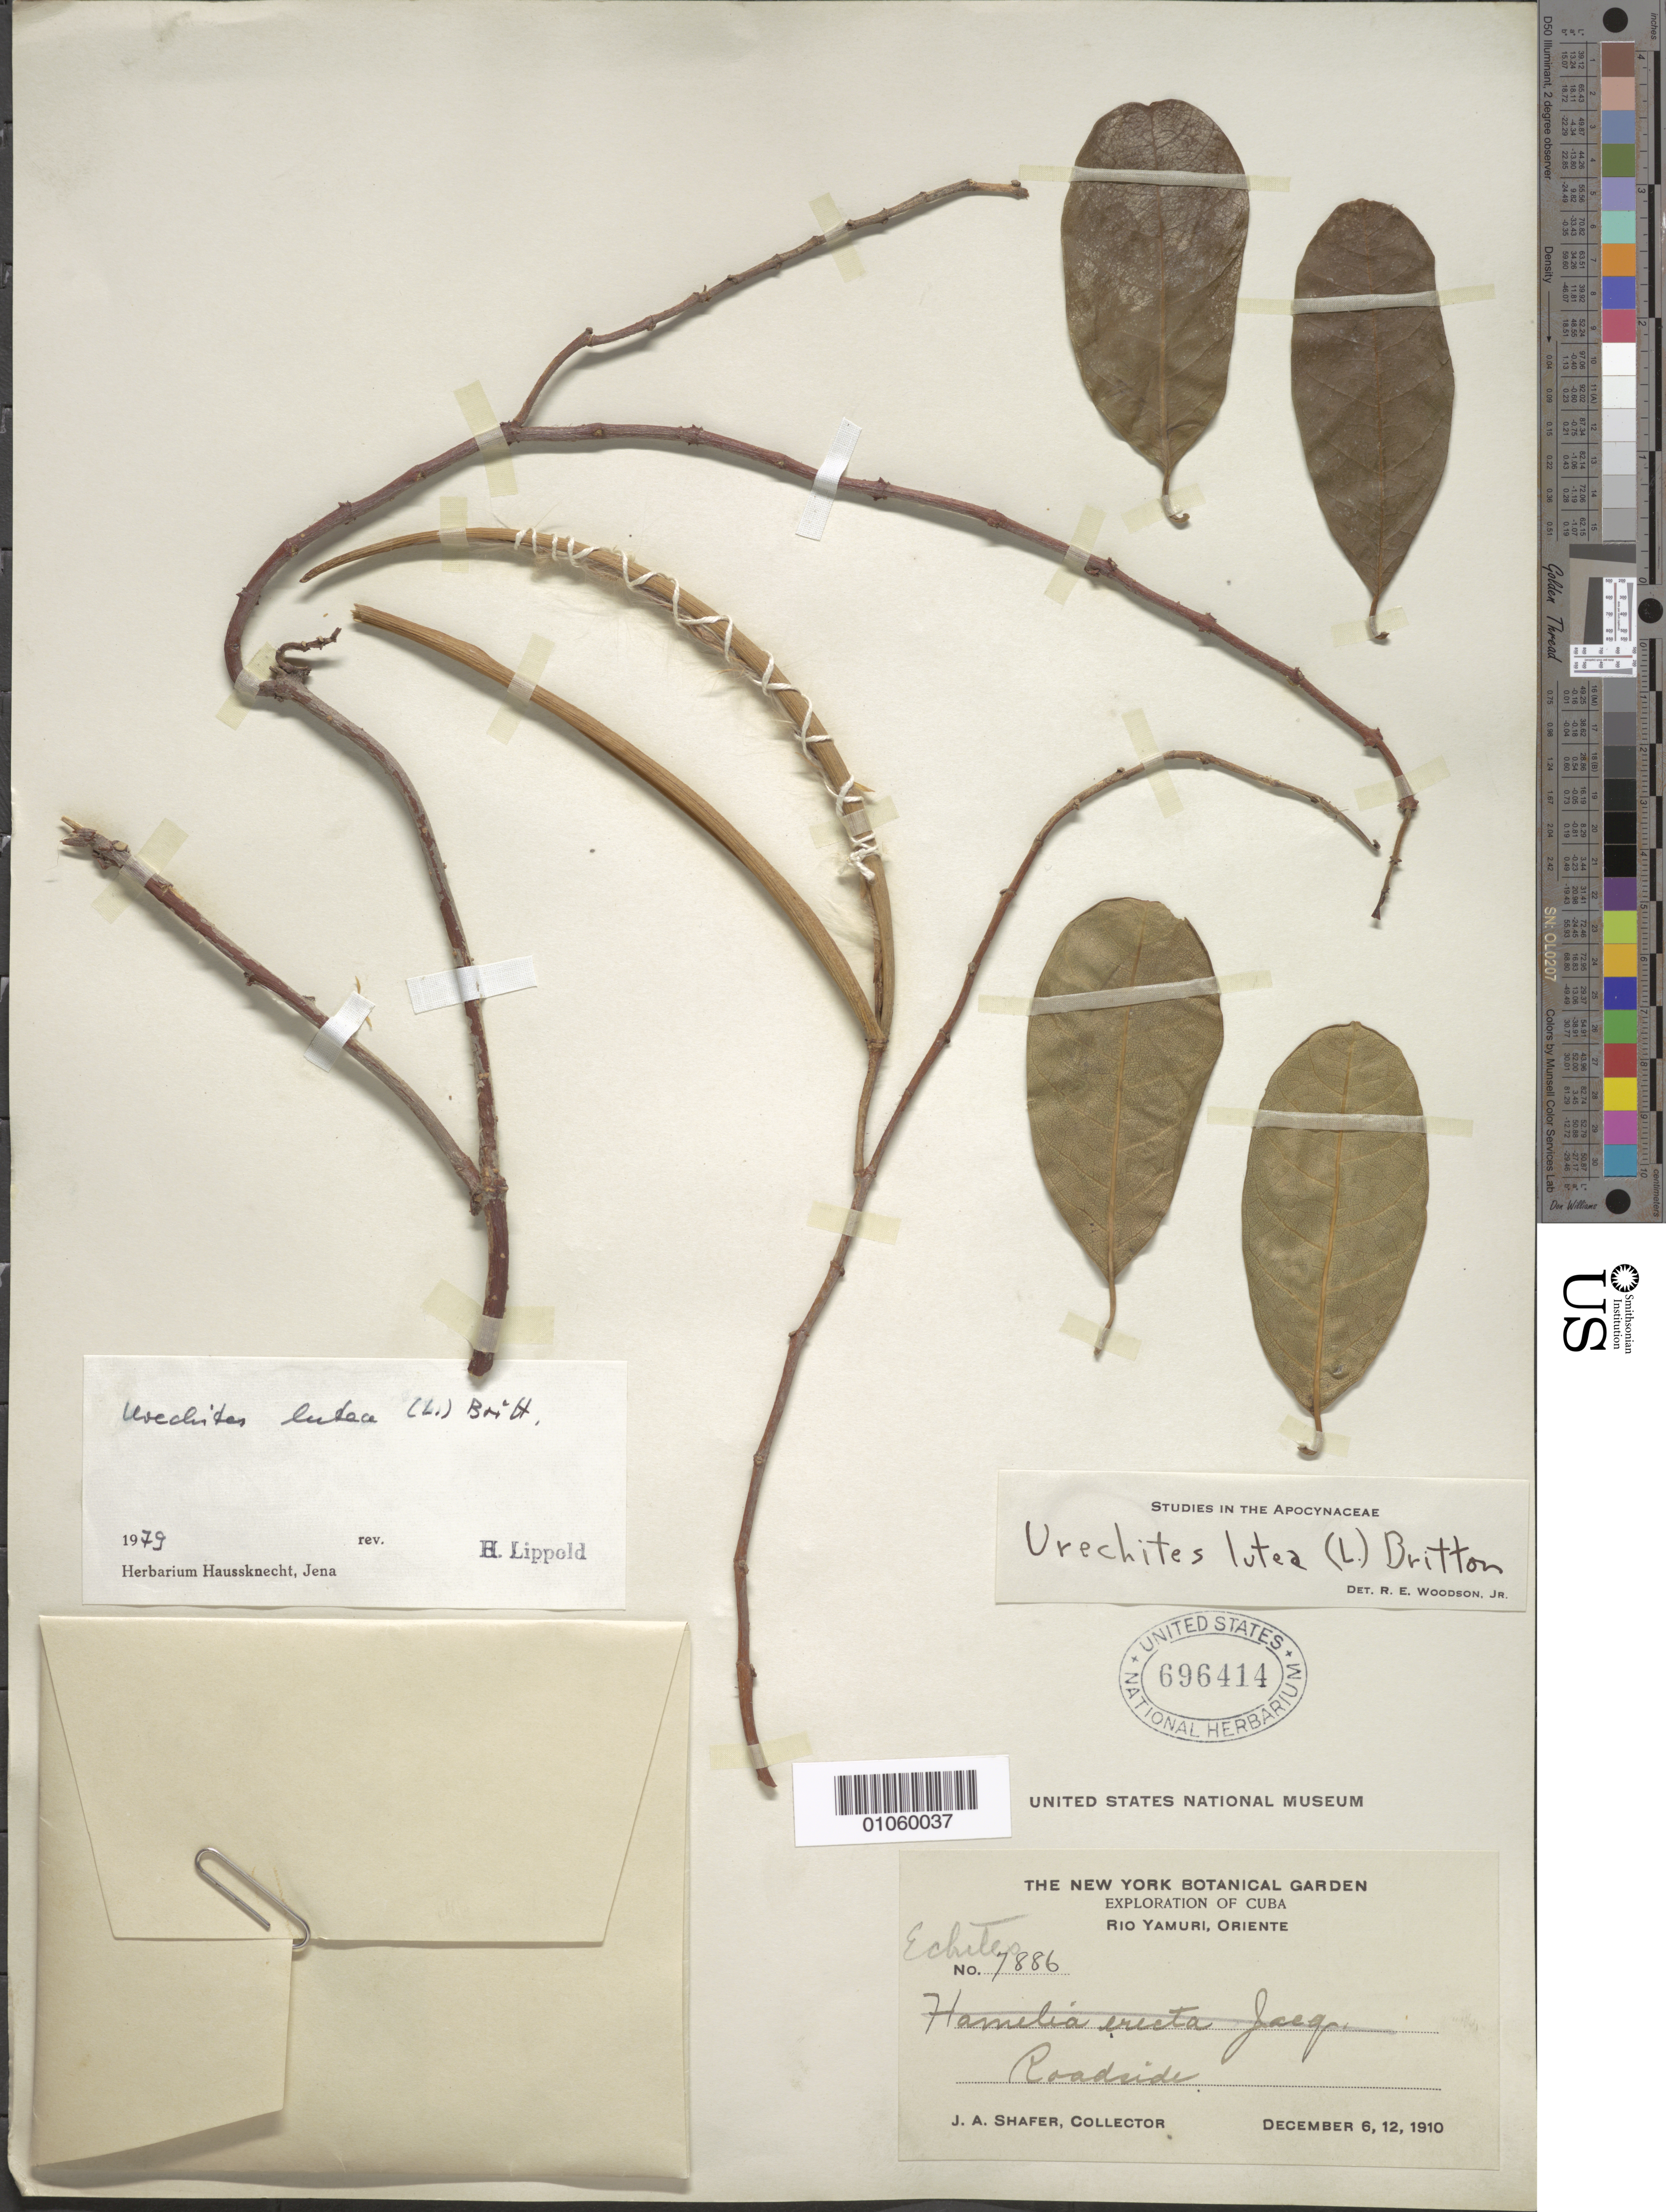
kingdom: Plantae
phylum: Tracheophyta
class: Magnoliopsida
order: Gentianales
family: Apocynaceae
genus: Urechites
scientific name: Urechites lutea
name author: (L.) Britton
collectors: J. A. Shafer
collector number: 7886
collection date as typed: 06 Dec 1910 and 12 Dec 1910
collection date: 1910-12-06,1910-12-12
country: Cuba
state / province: Oriente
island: Cuba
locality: Rio Yamuri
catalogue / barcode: US 696414